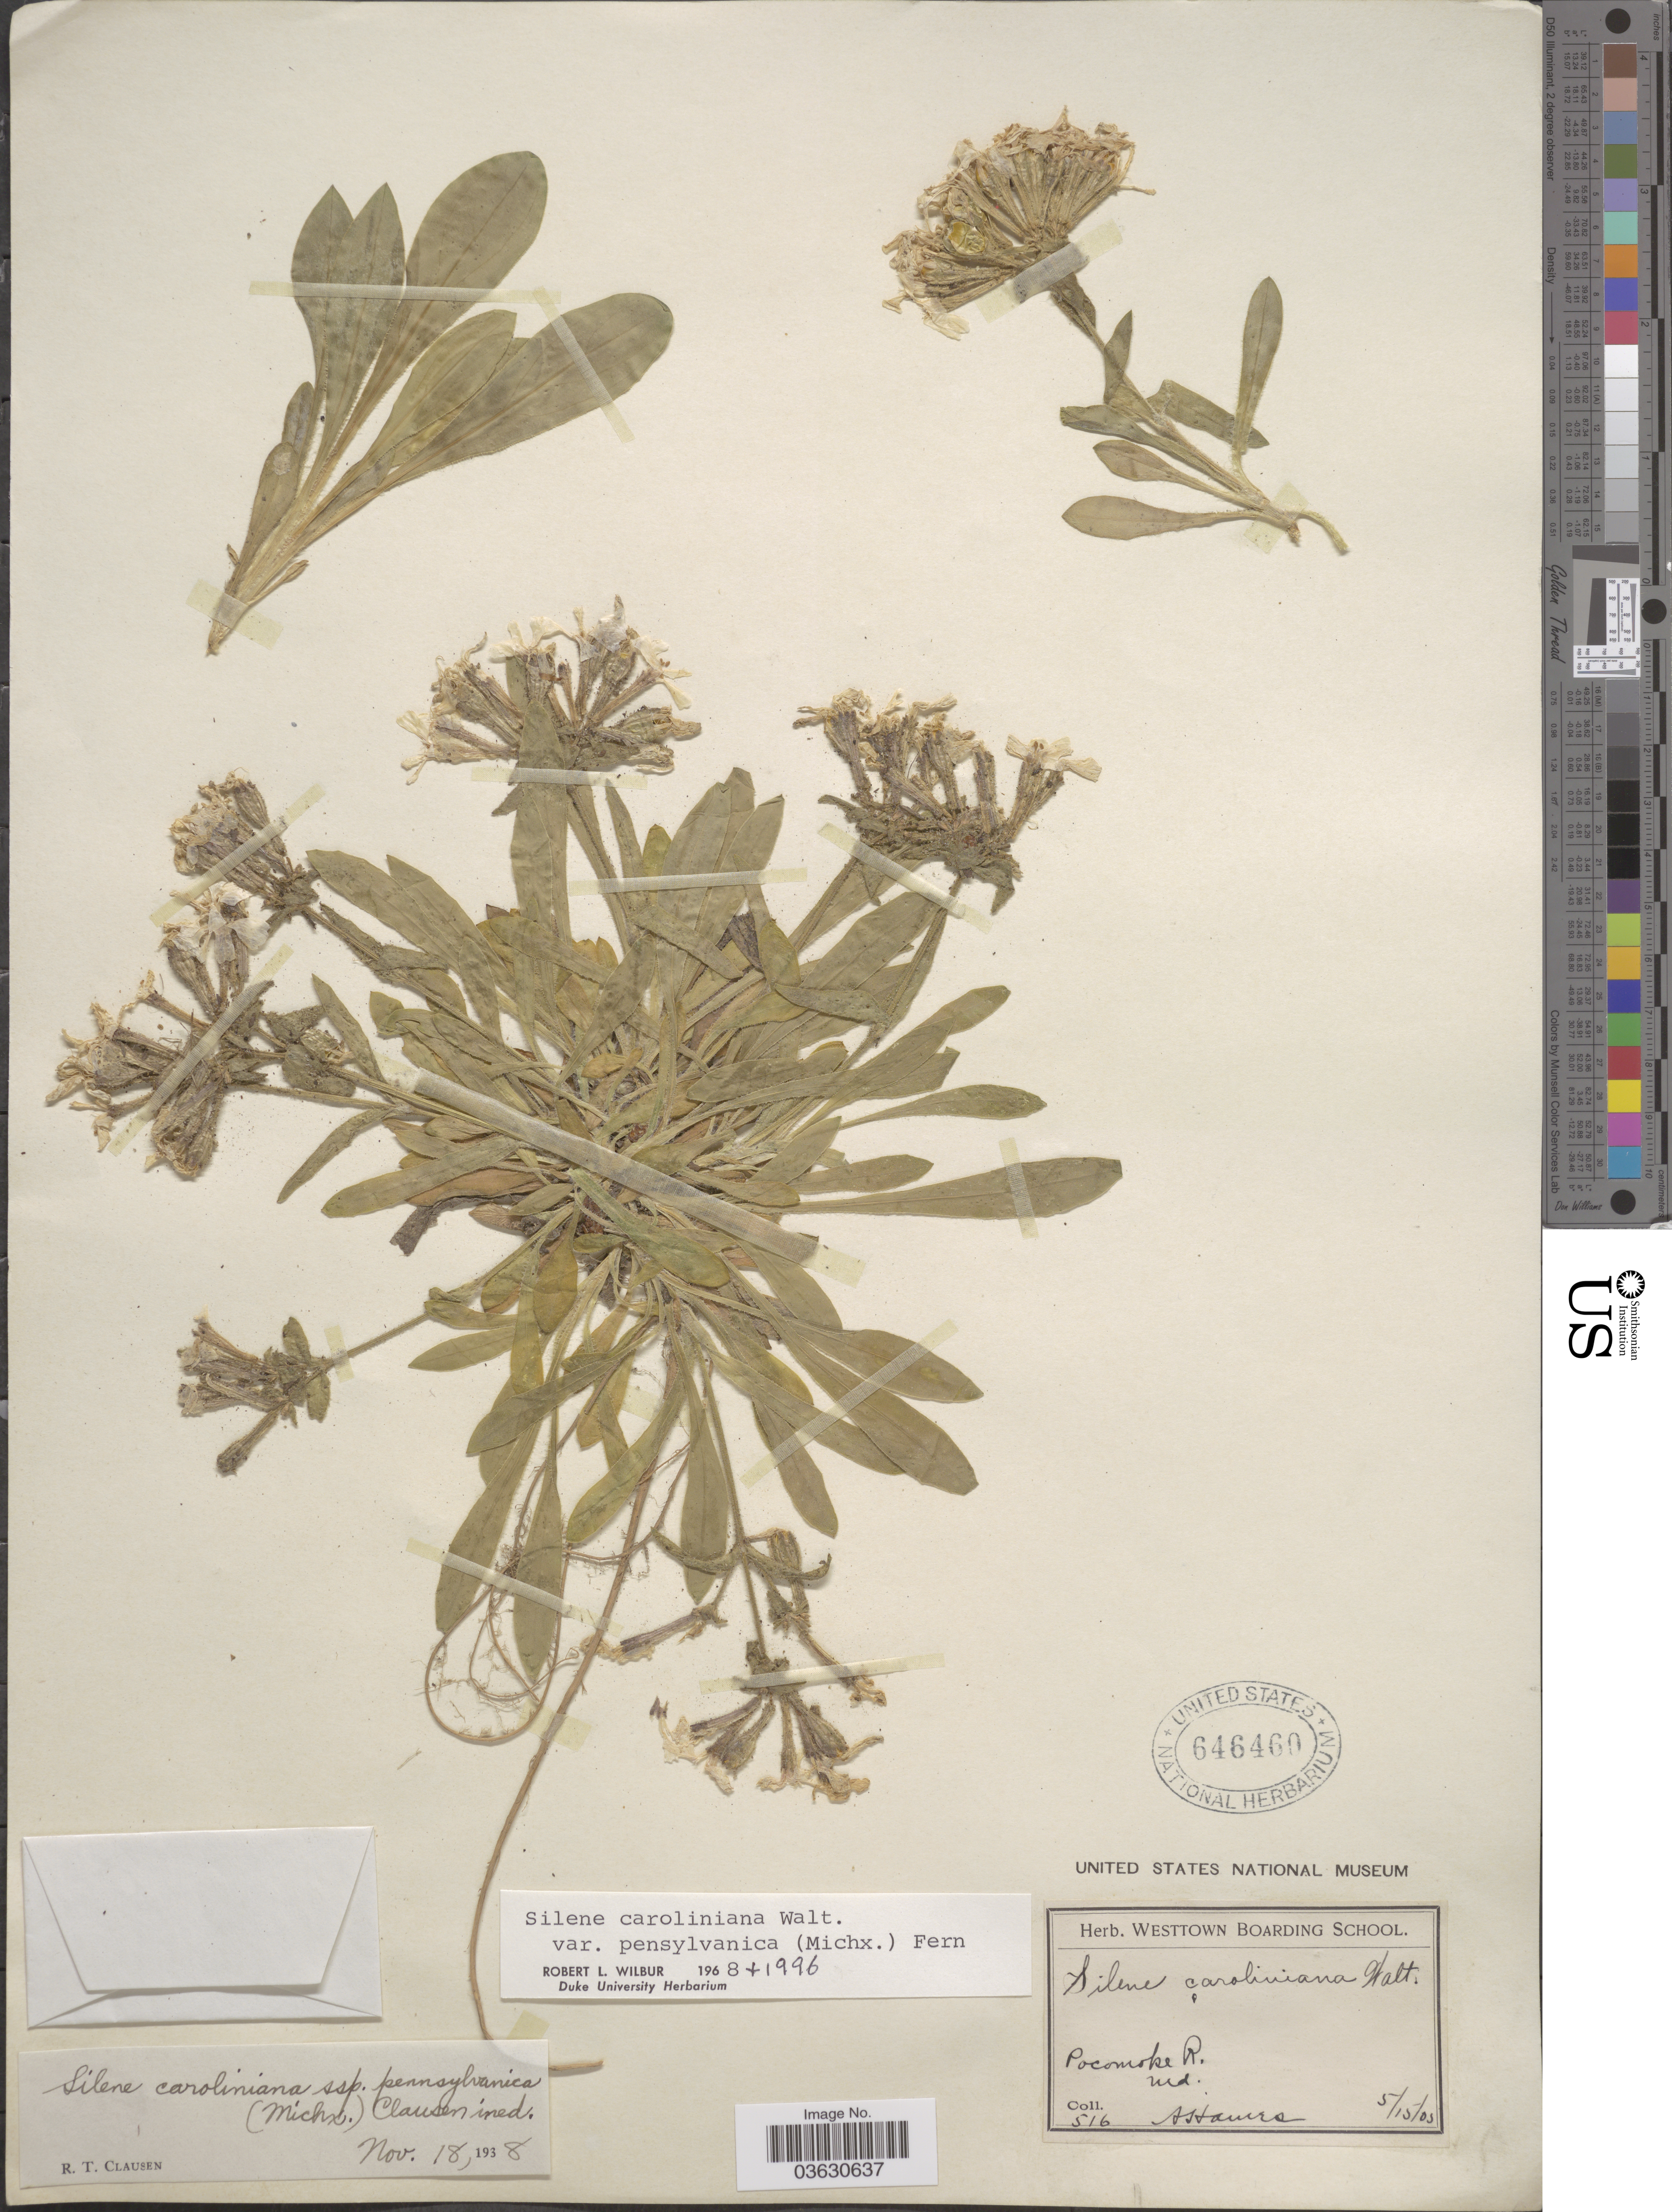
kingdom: Plantae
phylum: Tracheophyta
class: Magnoliopsida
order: Caryophyllales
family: Caryophyllaceae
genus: Silene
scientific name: Silene caroliniana var. pensylvanica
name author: (Michx.) Fernald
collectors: A. Hanes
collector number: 516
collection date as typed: Transcribed d/m/y: 15/5/5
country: United States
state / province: Maryland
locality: Pocomoke R.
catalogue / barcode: US 646460